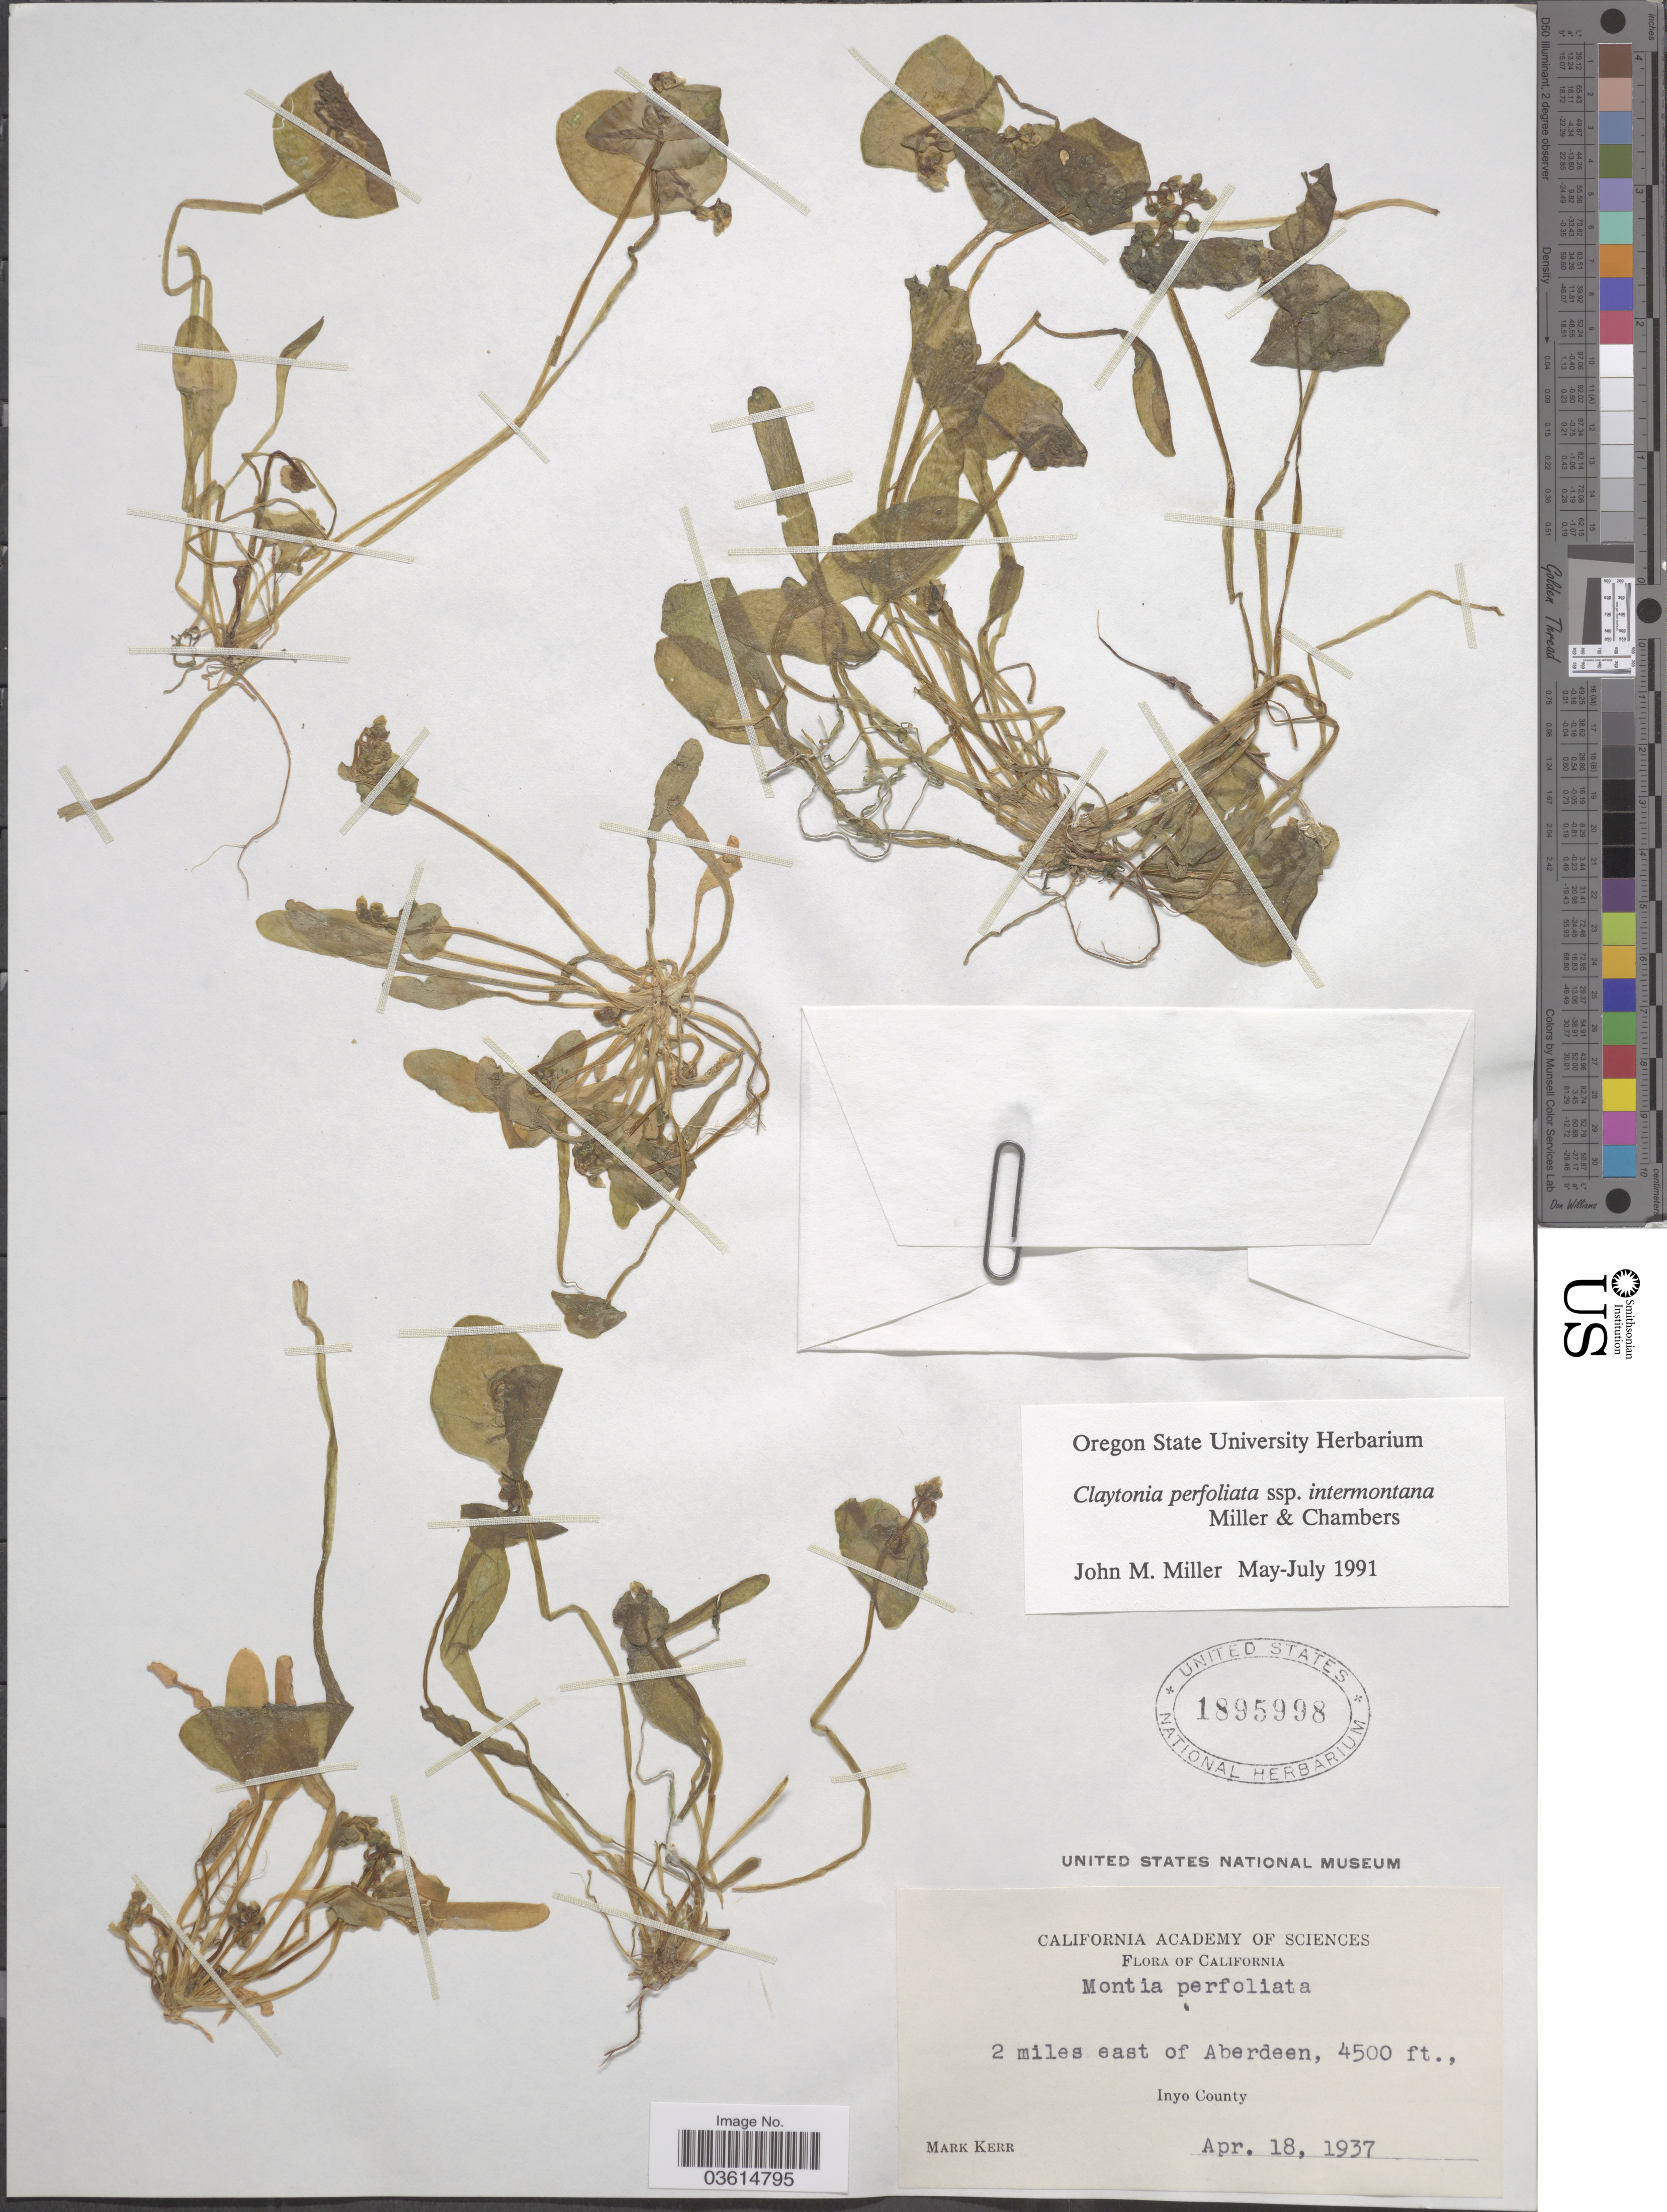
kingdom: Plantae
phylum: Tracheophyta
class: Magnoliopsida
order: Caryophyllales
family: Montiaceae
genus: Claytonia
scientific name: Claytonia perfoliata subsp. intermontana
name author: Mill. & Chambers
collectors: M. Kerr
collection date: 1937-04-18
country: United States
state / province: California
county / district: Inyo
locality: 2 miles east of Aberdeen, Inyo County.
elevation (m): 1372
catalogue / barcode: US 1895998